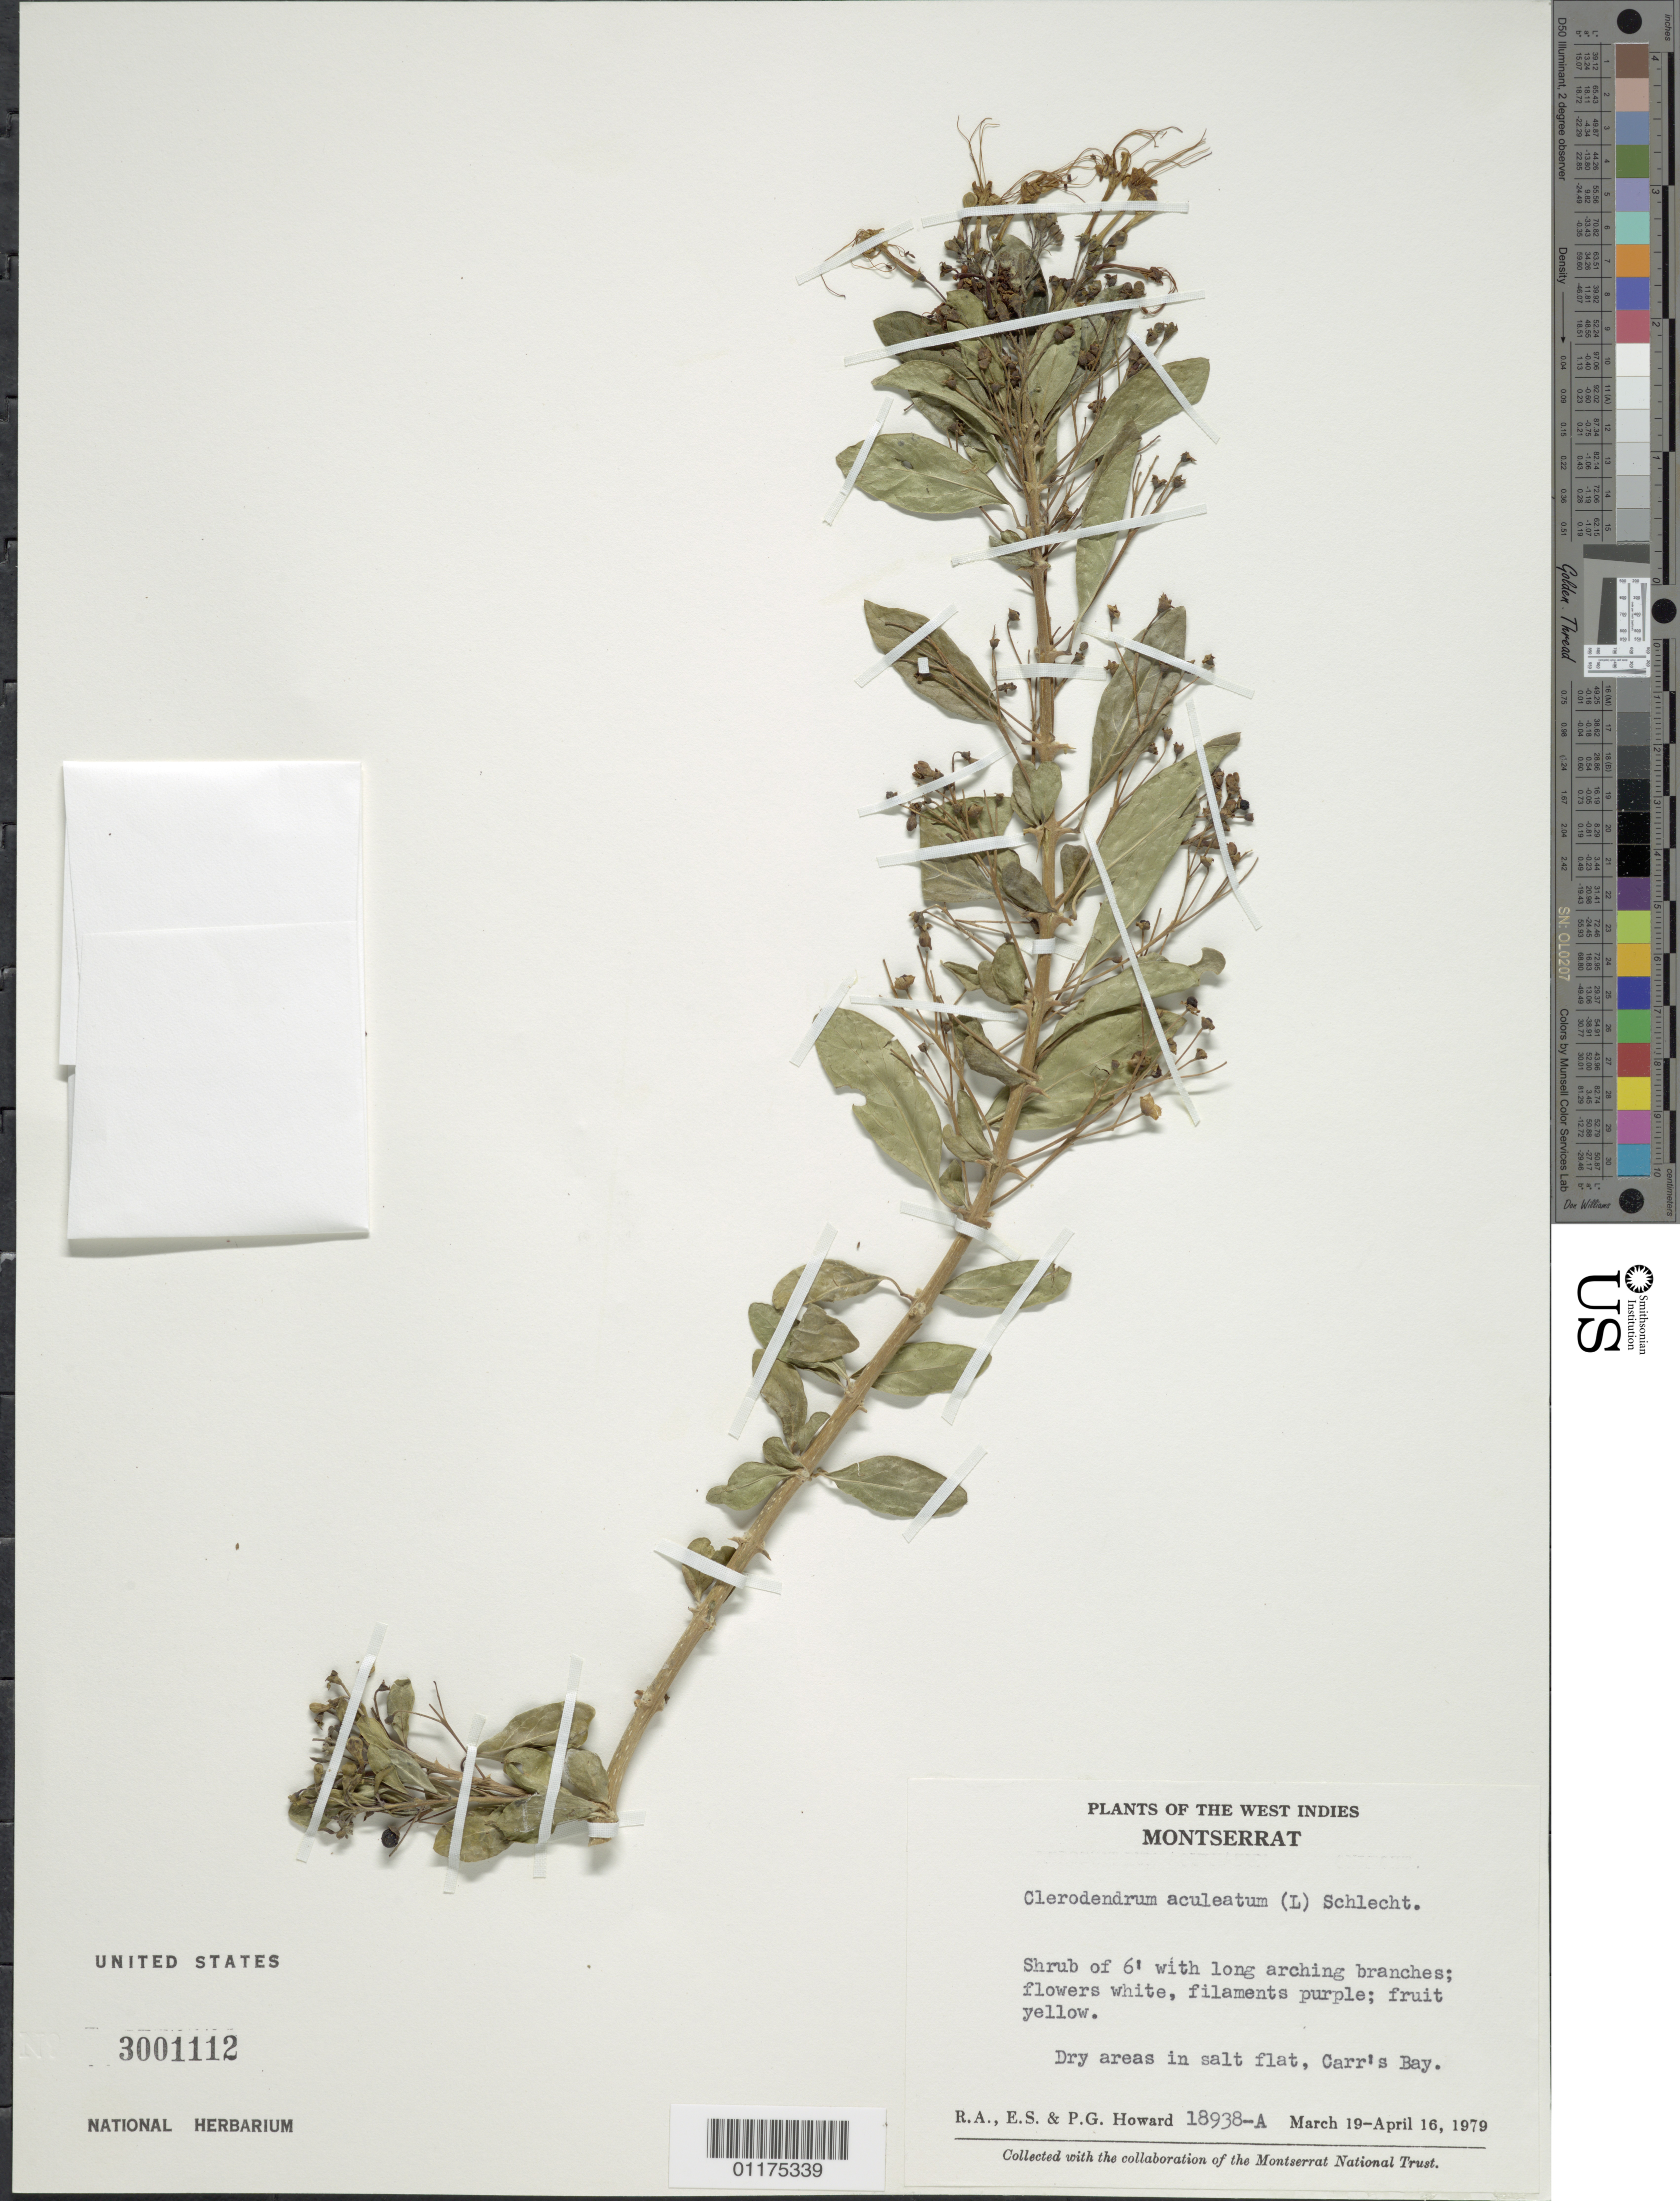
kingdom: Plantae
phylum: Tracheophyta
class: Magnoliopsida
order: Lamiales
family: Lamiaceae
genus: Clerodendrum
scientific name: Clerodendrum aculeatum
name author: (L.) Schltdl.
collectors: R. A. Howard, E. S. Howard & P. Howard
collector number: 18938-A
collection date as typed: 19 Mar 1979 to 16 Apr 1979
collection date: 1979-03-19/1979-04-16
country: Montserrat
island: Montserrat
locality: Carr's Bay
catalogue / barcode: US 3001112